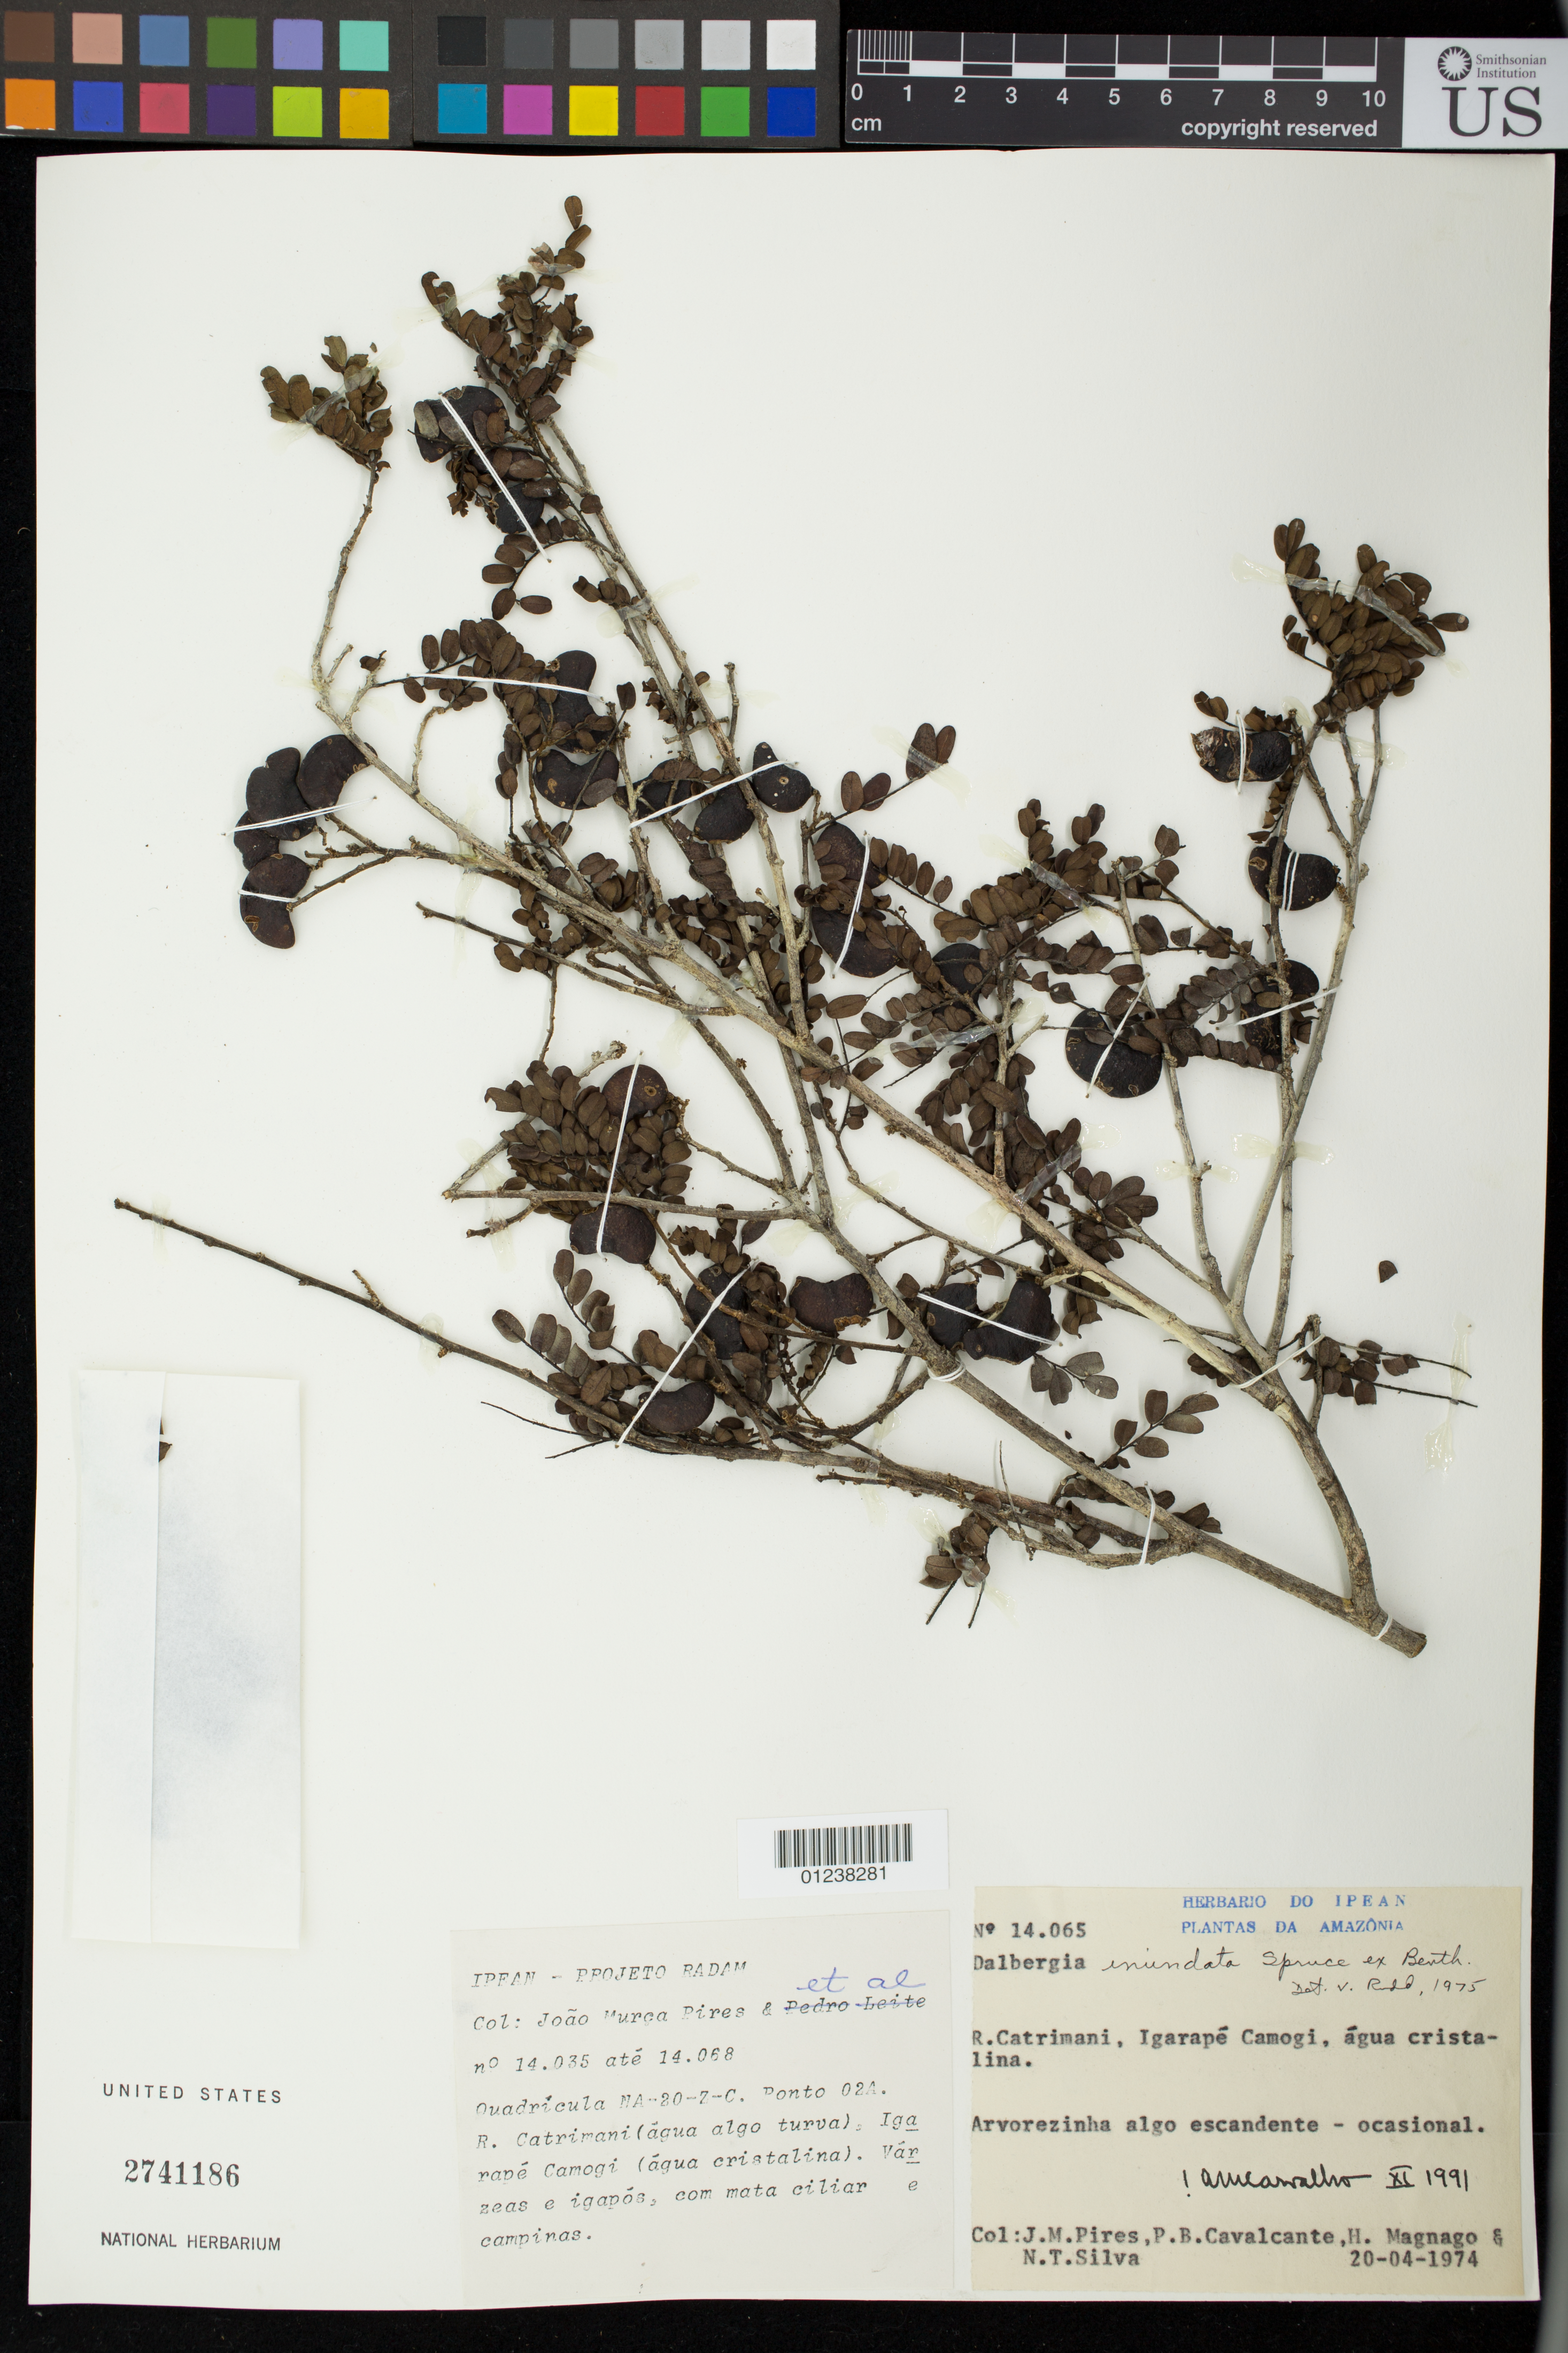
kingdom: Plantae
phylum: Tracheophyta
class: Magnoliopsida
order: Fabales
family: Fabaceae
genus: Dalbergia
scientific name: Dalbergia inundata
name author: Benth.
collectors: J. M. Pires, P. B. Cavalcante, H. Magnago & N. T. Silva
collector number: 14065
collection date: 1974-04-20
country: Brazil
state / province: Roraima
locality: R. Catrimani, Igarape Camogi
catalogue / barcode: US 2741186